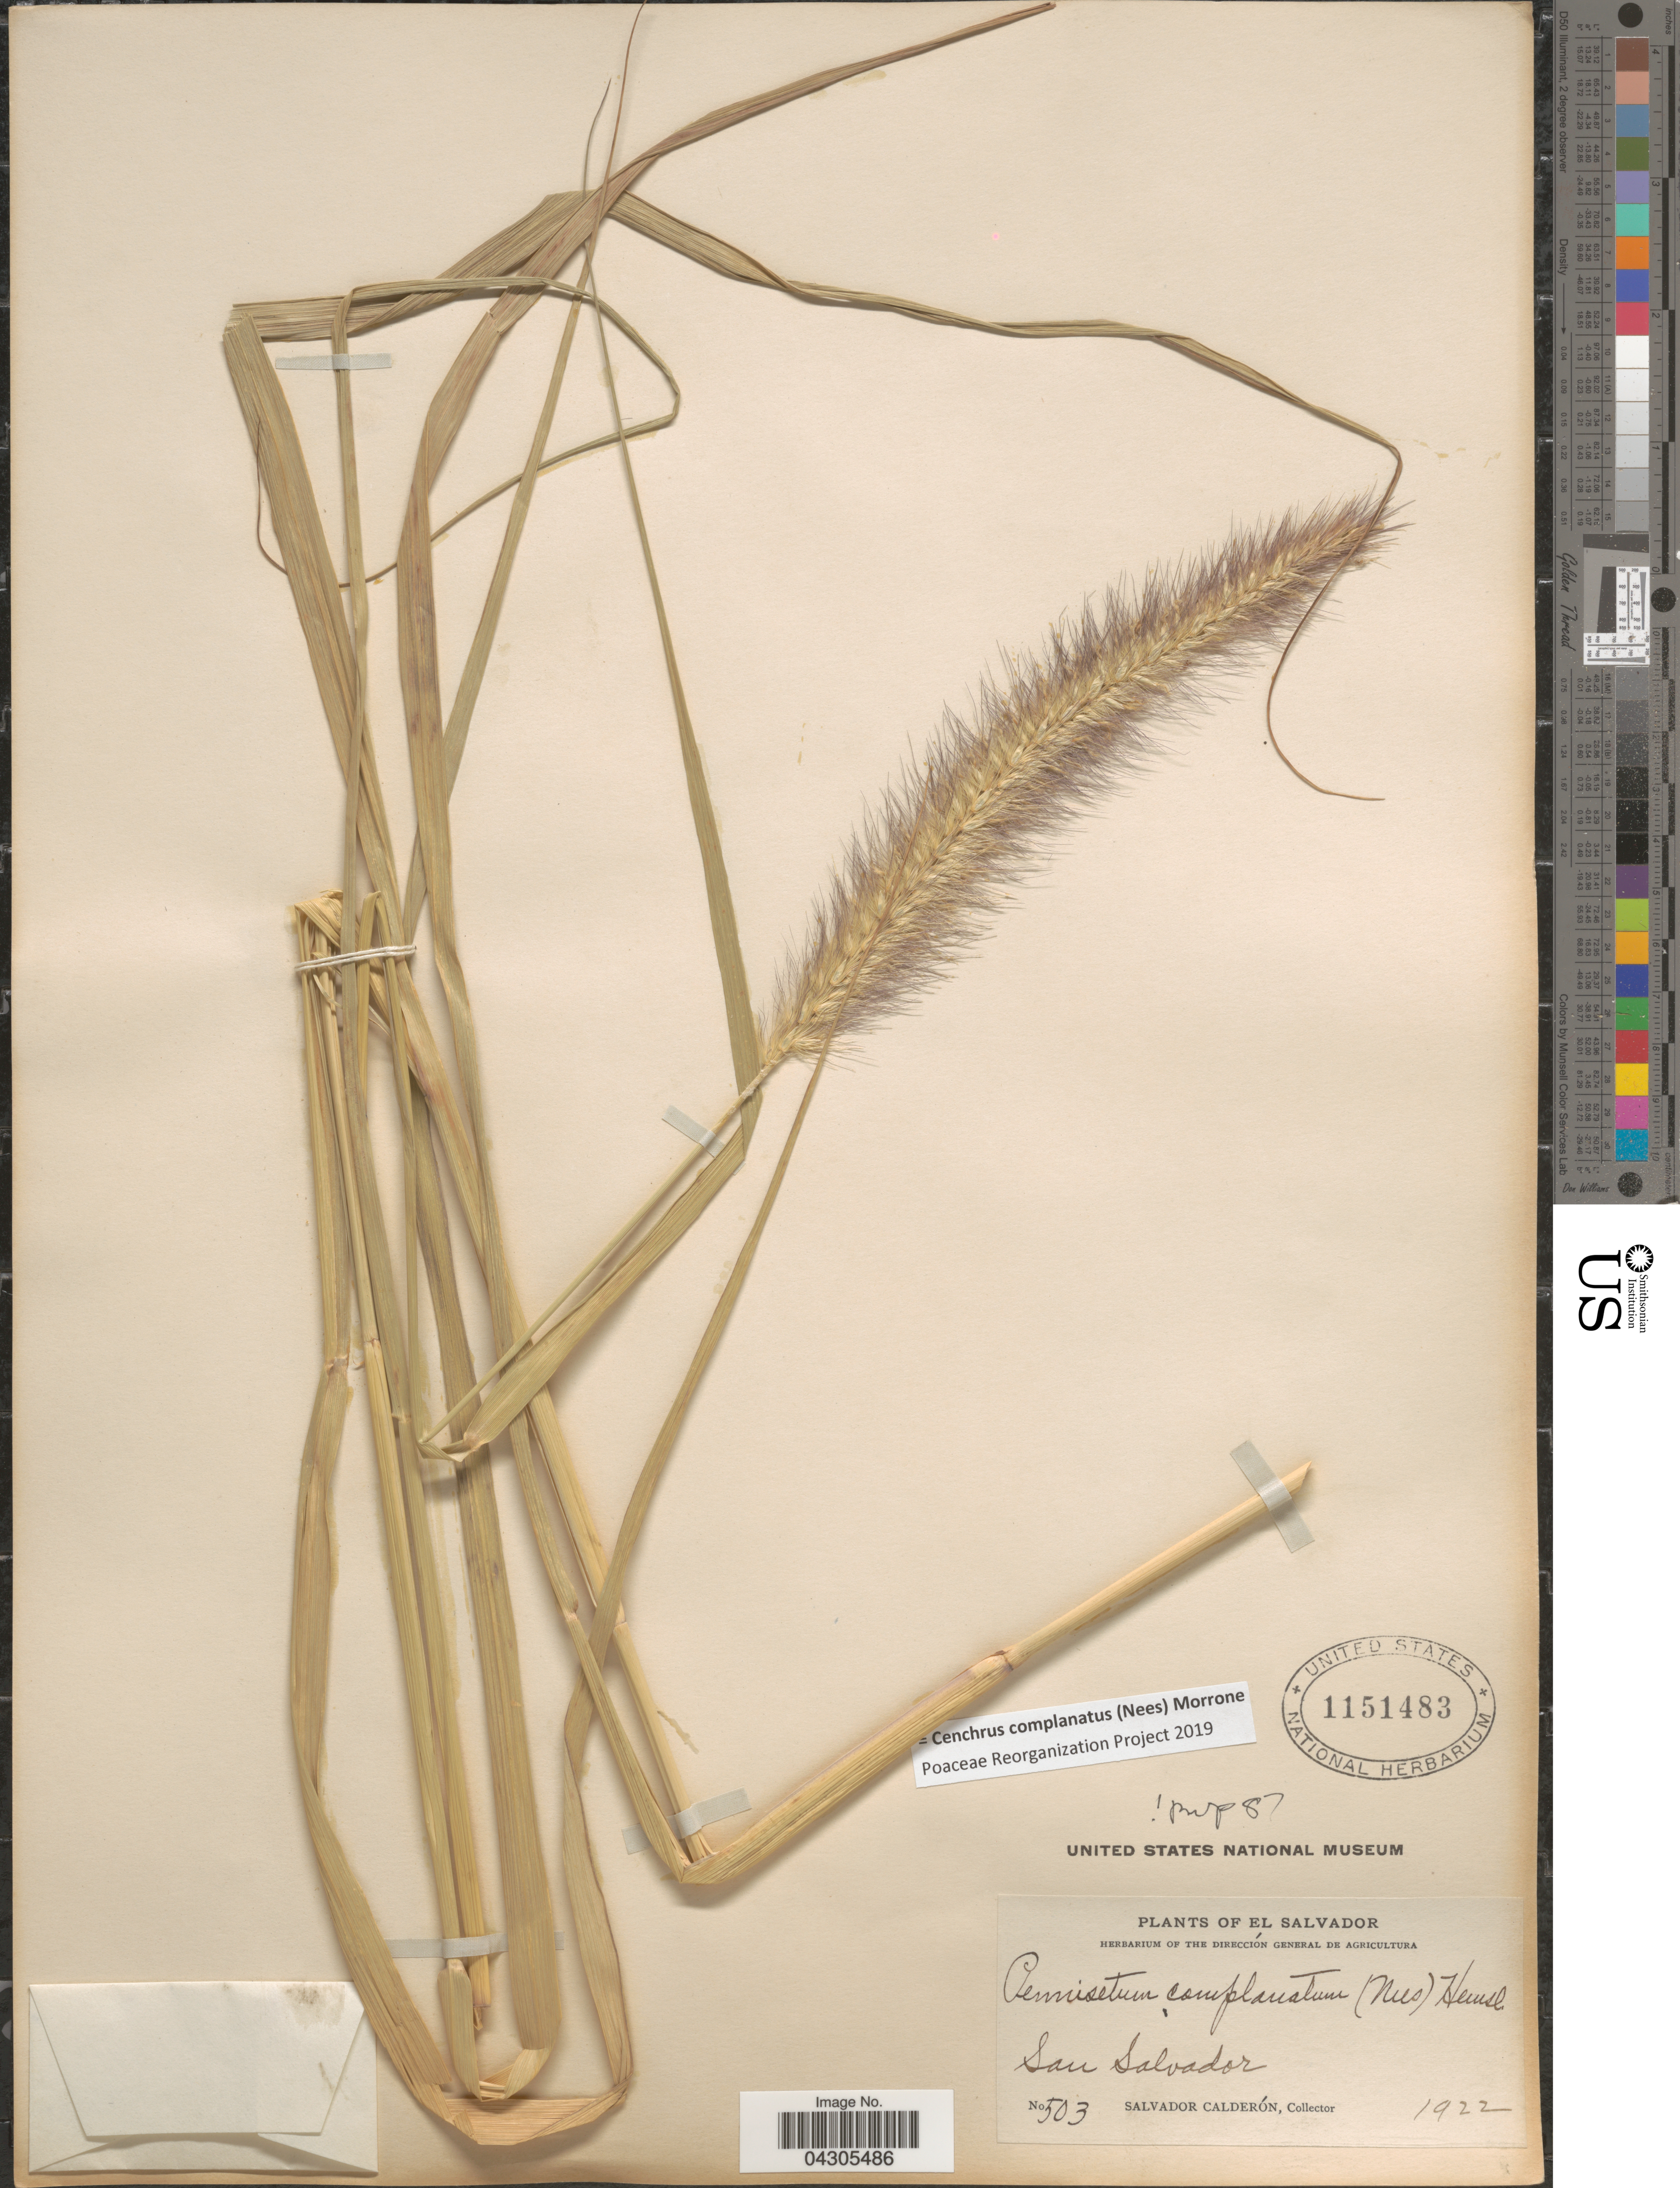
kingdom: Plantae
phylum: Tracheophyta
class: Liliopsida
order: Poales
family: Poaceae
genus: Cenchrus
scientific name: Cenchrus complanatus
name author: (Nees) Morrone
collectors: S. Calderón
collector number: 503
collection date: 1922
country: El Salvador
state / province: San Salvador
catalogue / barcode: US 1151483